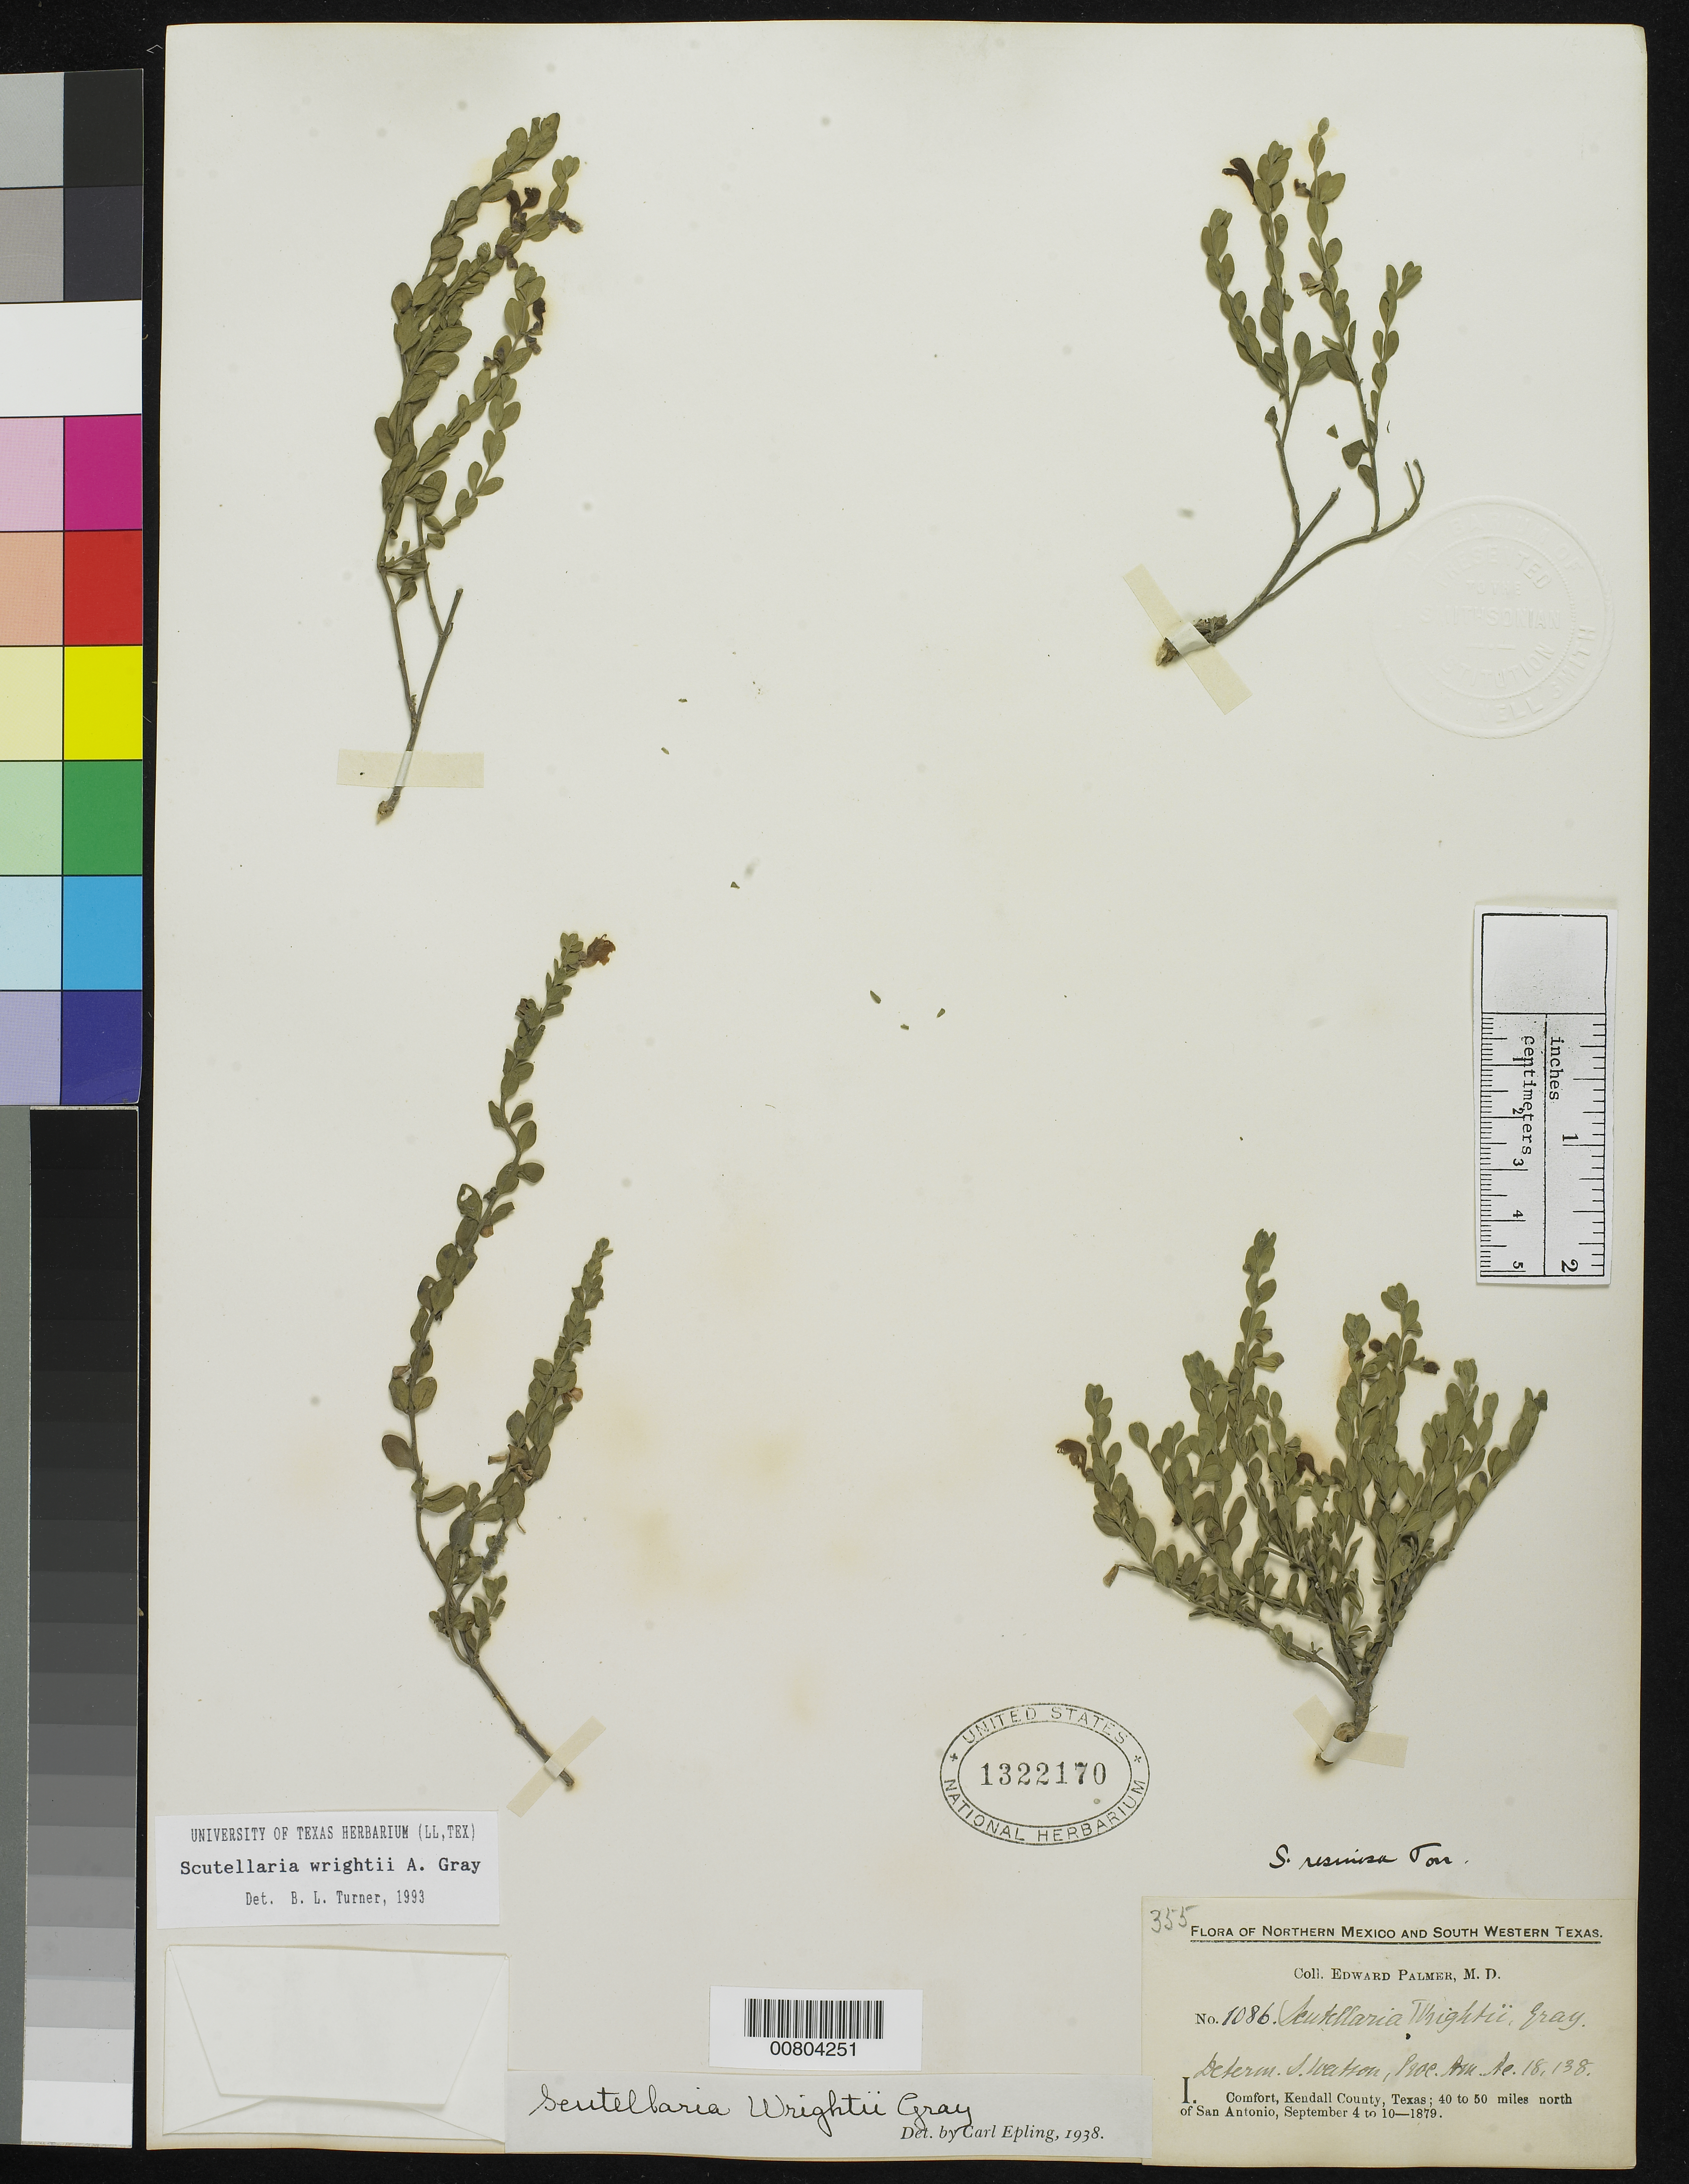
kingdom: Plantae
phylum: Tracheophyta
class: Magnoliopsida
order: Lamiales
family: Lamiaceae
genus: Scutellaria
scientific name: Scutellaria wrightii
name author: A. Gray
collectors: E. Palmer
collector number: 1086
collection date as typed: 04 Sep 1879 to 10 Sep 1879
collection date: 1879-09-04/1879-09-10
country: United States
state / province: Texas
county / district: Kendall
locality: I. Comfort, Kendall County, Texas; 40 to 50 miles north of San Antonio.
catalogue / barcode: US 1322170